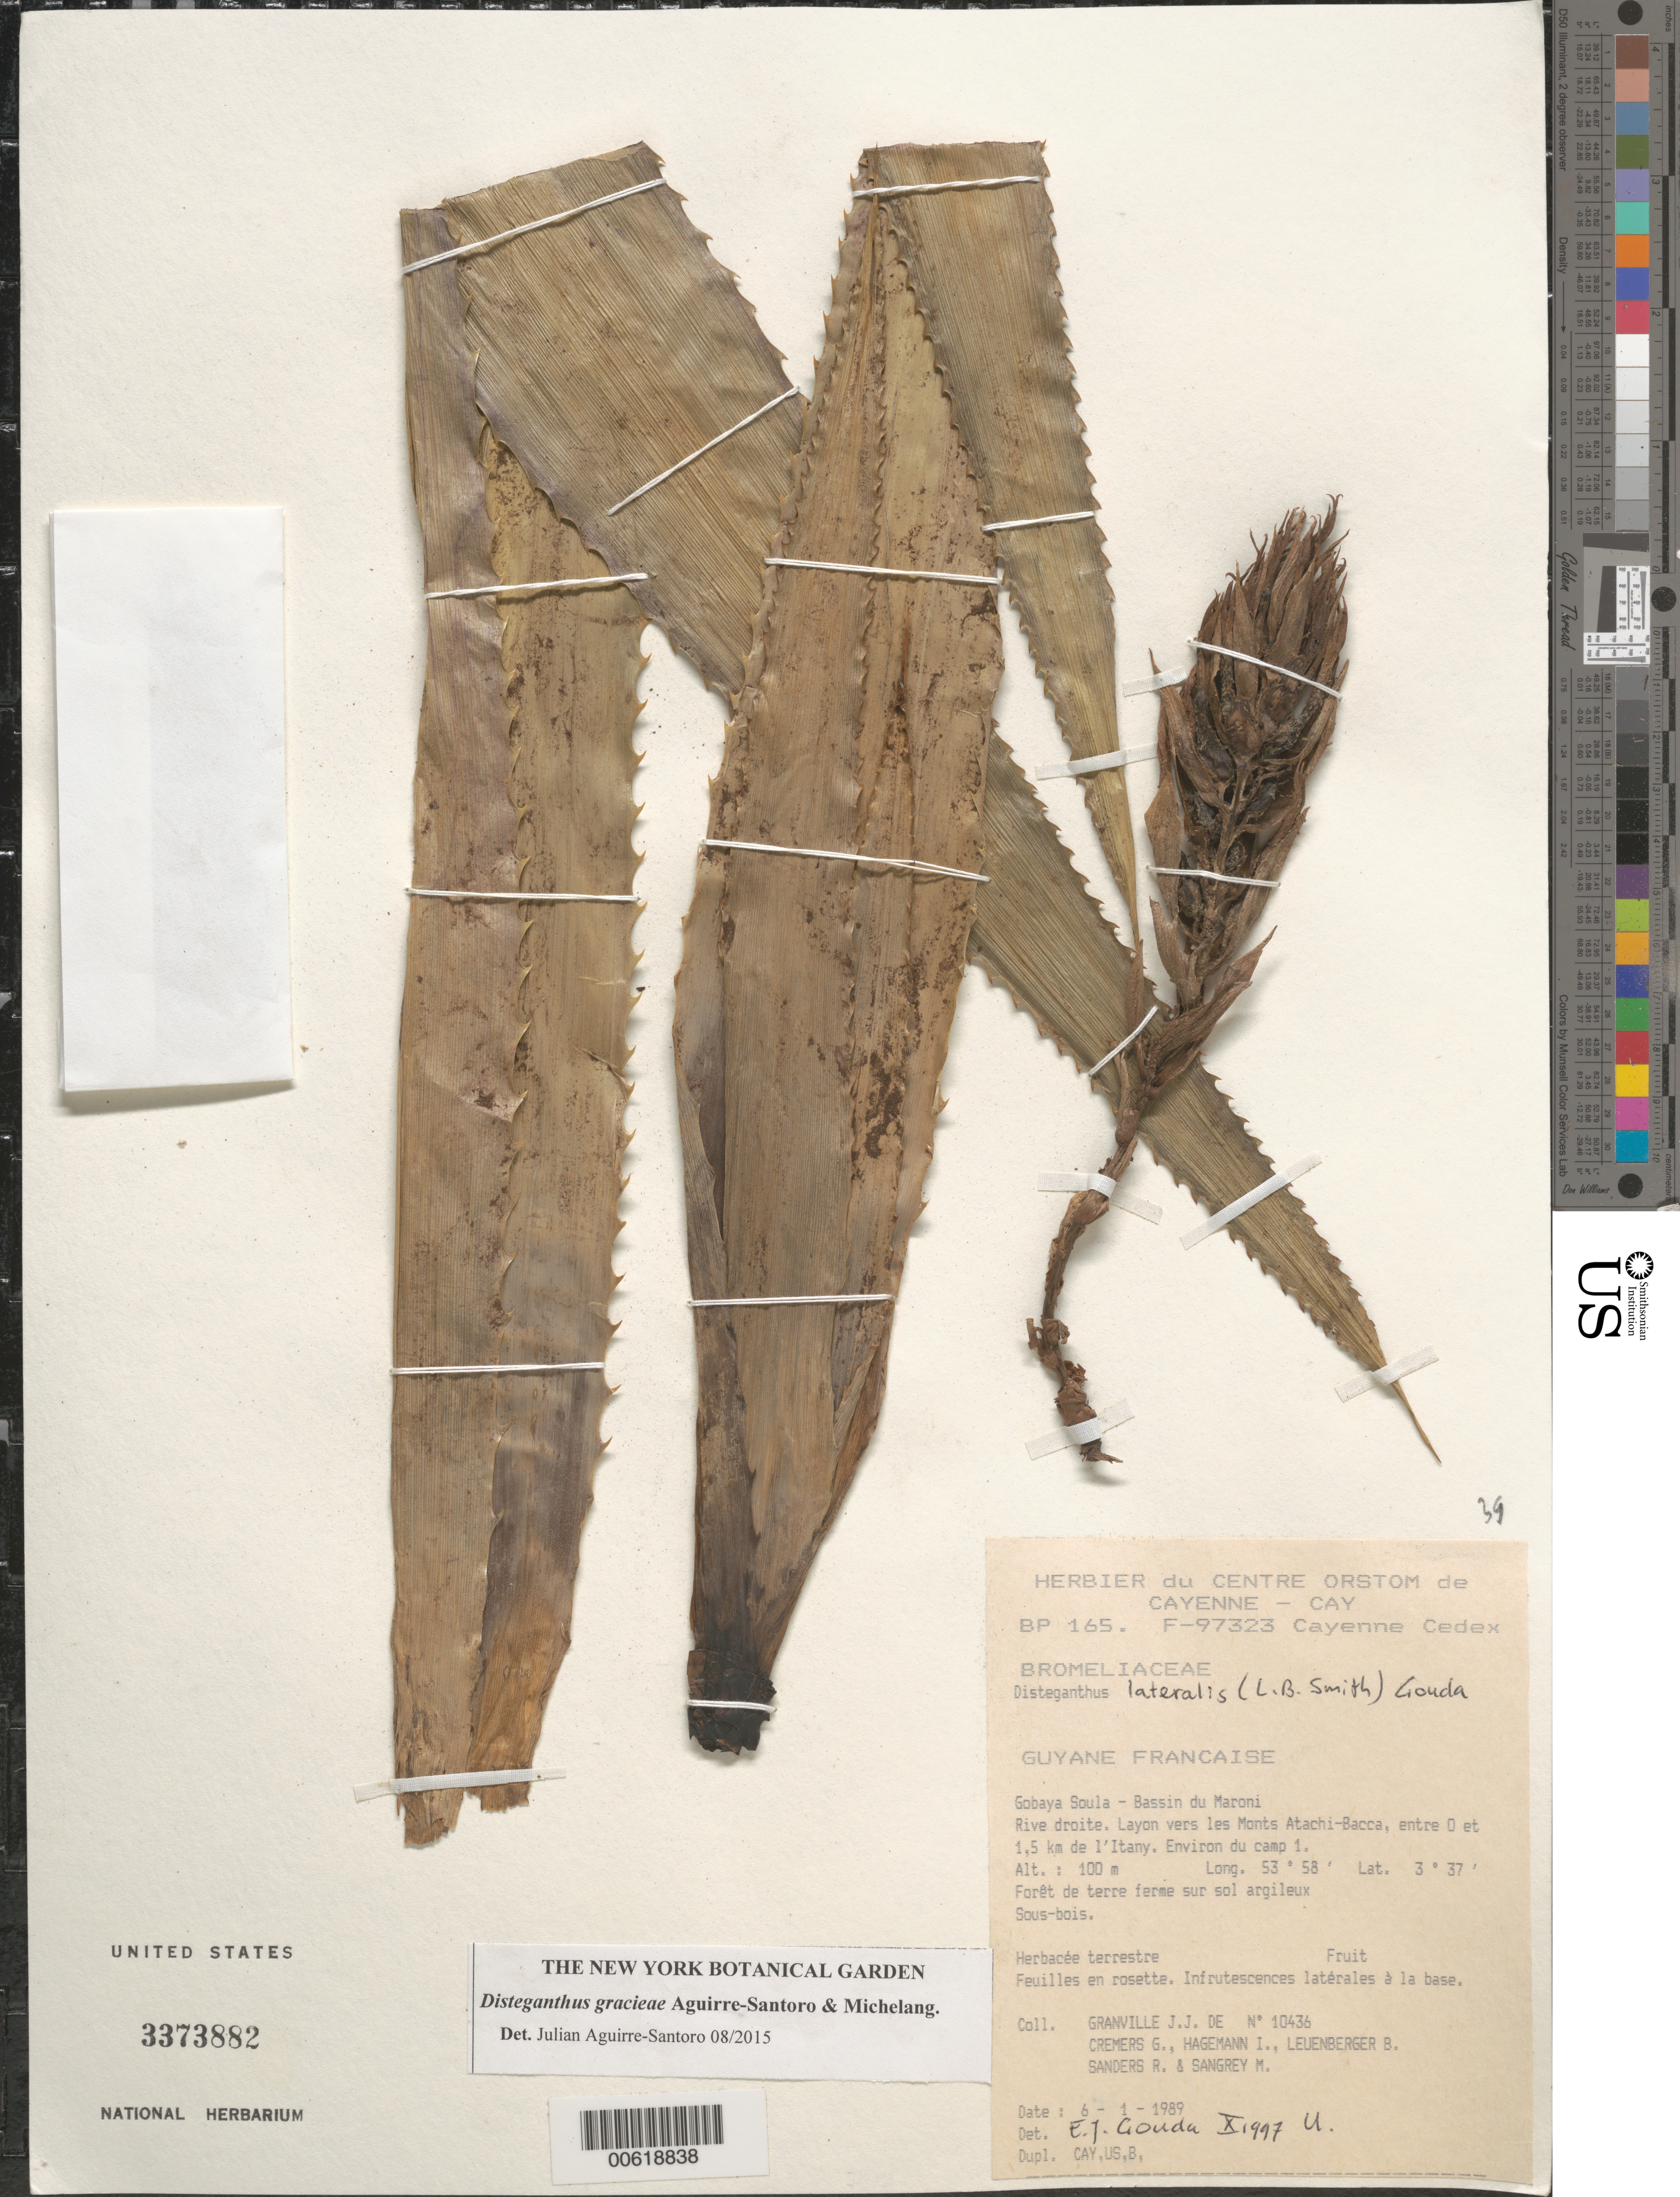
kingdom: Plantae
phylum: Tracheophyta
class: Liliopsida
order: Poales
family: Bromeliaceae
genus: Disteganthus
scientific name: Disteganthus lateralis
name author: (L.B. Sm.) Gouda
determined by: Gouda, E. J.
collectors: J.-J. de Granville, G. Cremers, J. Hagemann, B. E. Leuenberger & M. S. Sangrey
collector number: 10436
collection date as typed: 6-Jan-89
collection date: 1989-01-06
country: French Guiana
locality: Gobaya Soula, Bassin du Maroni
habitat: Forêt de terre ferme sur sol argileux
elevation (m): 100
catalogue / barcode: US 3373882